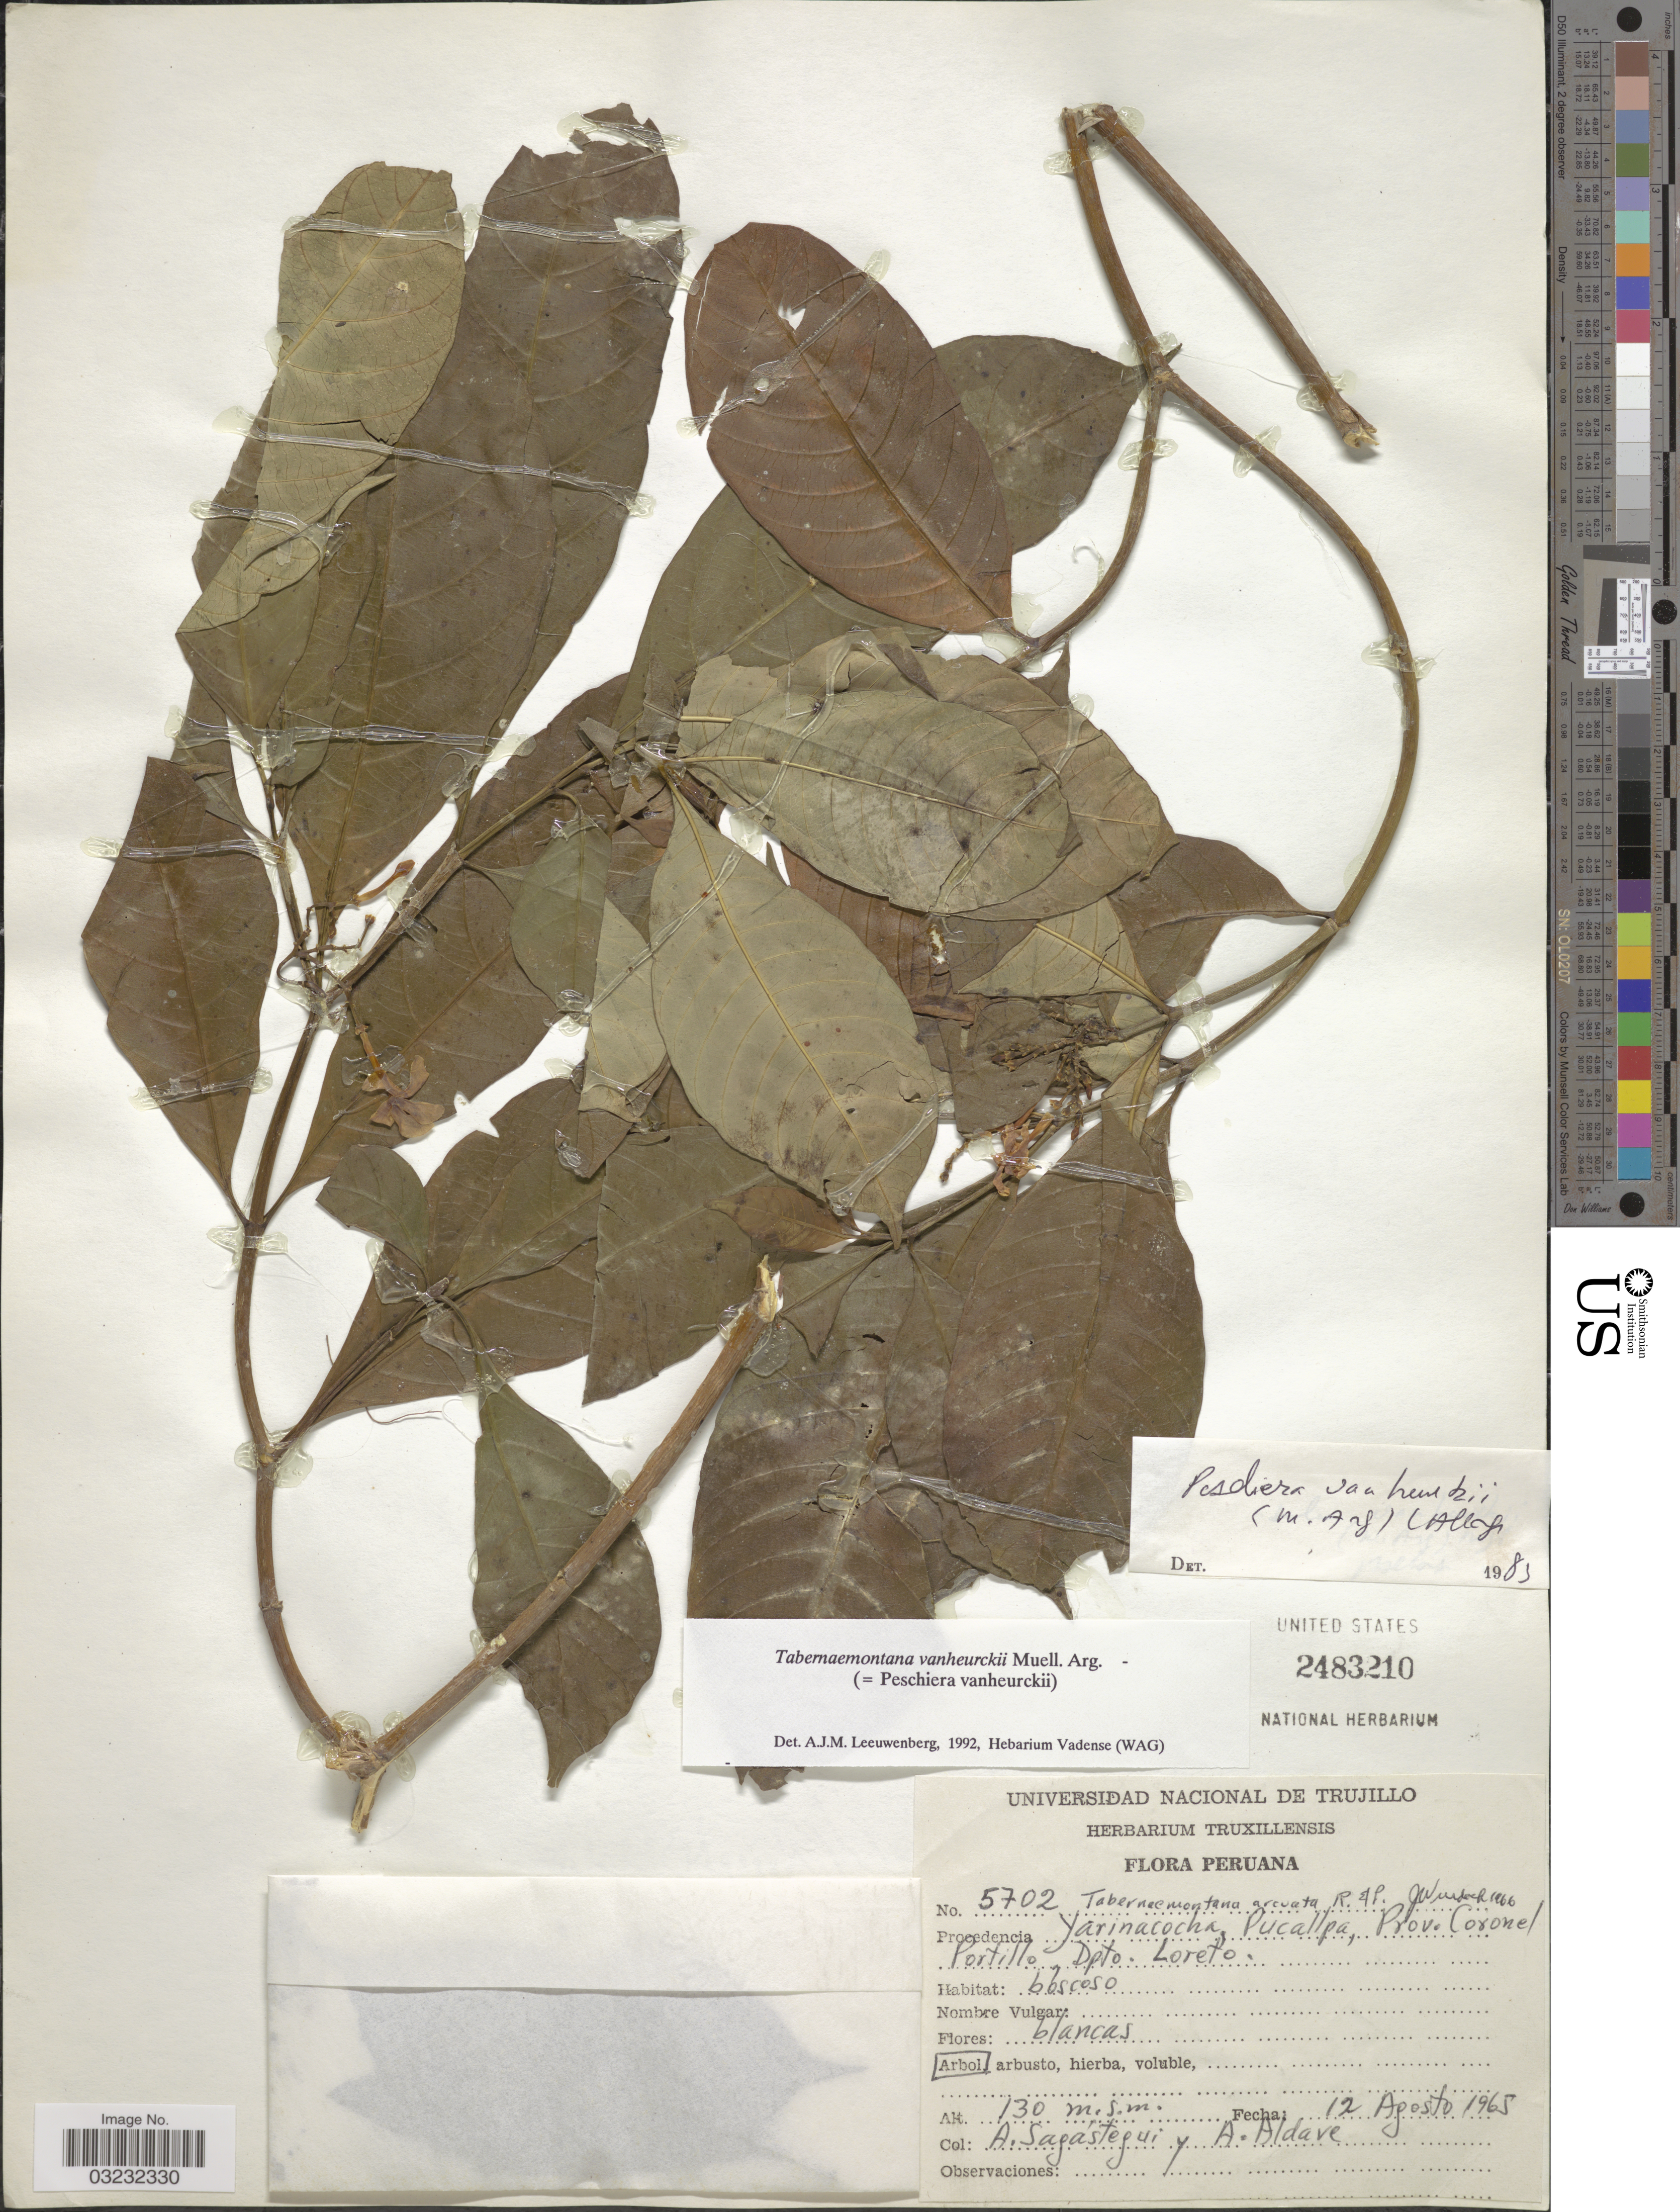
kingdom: Plantae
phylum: Tracheophyta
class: Magnoliopsida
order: Gentianales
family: Apocynaceae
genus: Tabernaemontana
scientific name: Tabernaemontana vanheurckii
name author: Müll. Arg.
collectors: A. Sagástegui A. & A. Aldave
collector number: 5702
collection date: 1965-08-12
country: Peru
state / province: Loreto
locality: Procedencia Yarinacocha, Pucallpa, Prov. Coronel Portillo, Dpto. Loreto.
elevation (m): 130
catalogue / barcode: US 2483210